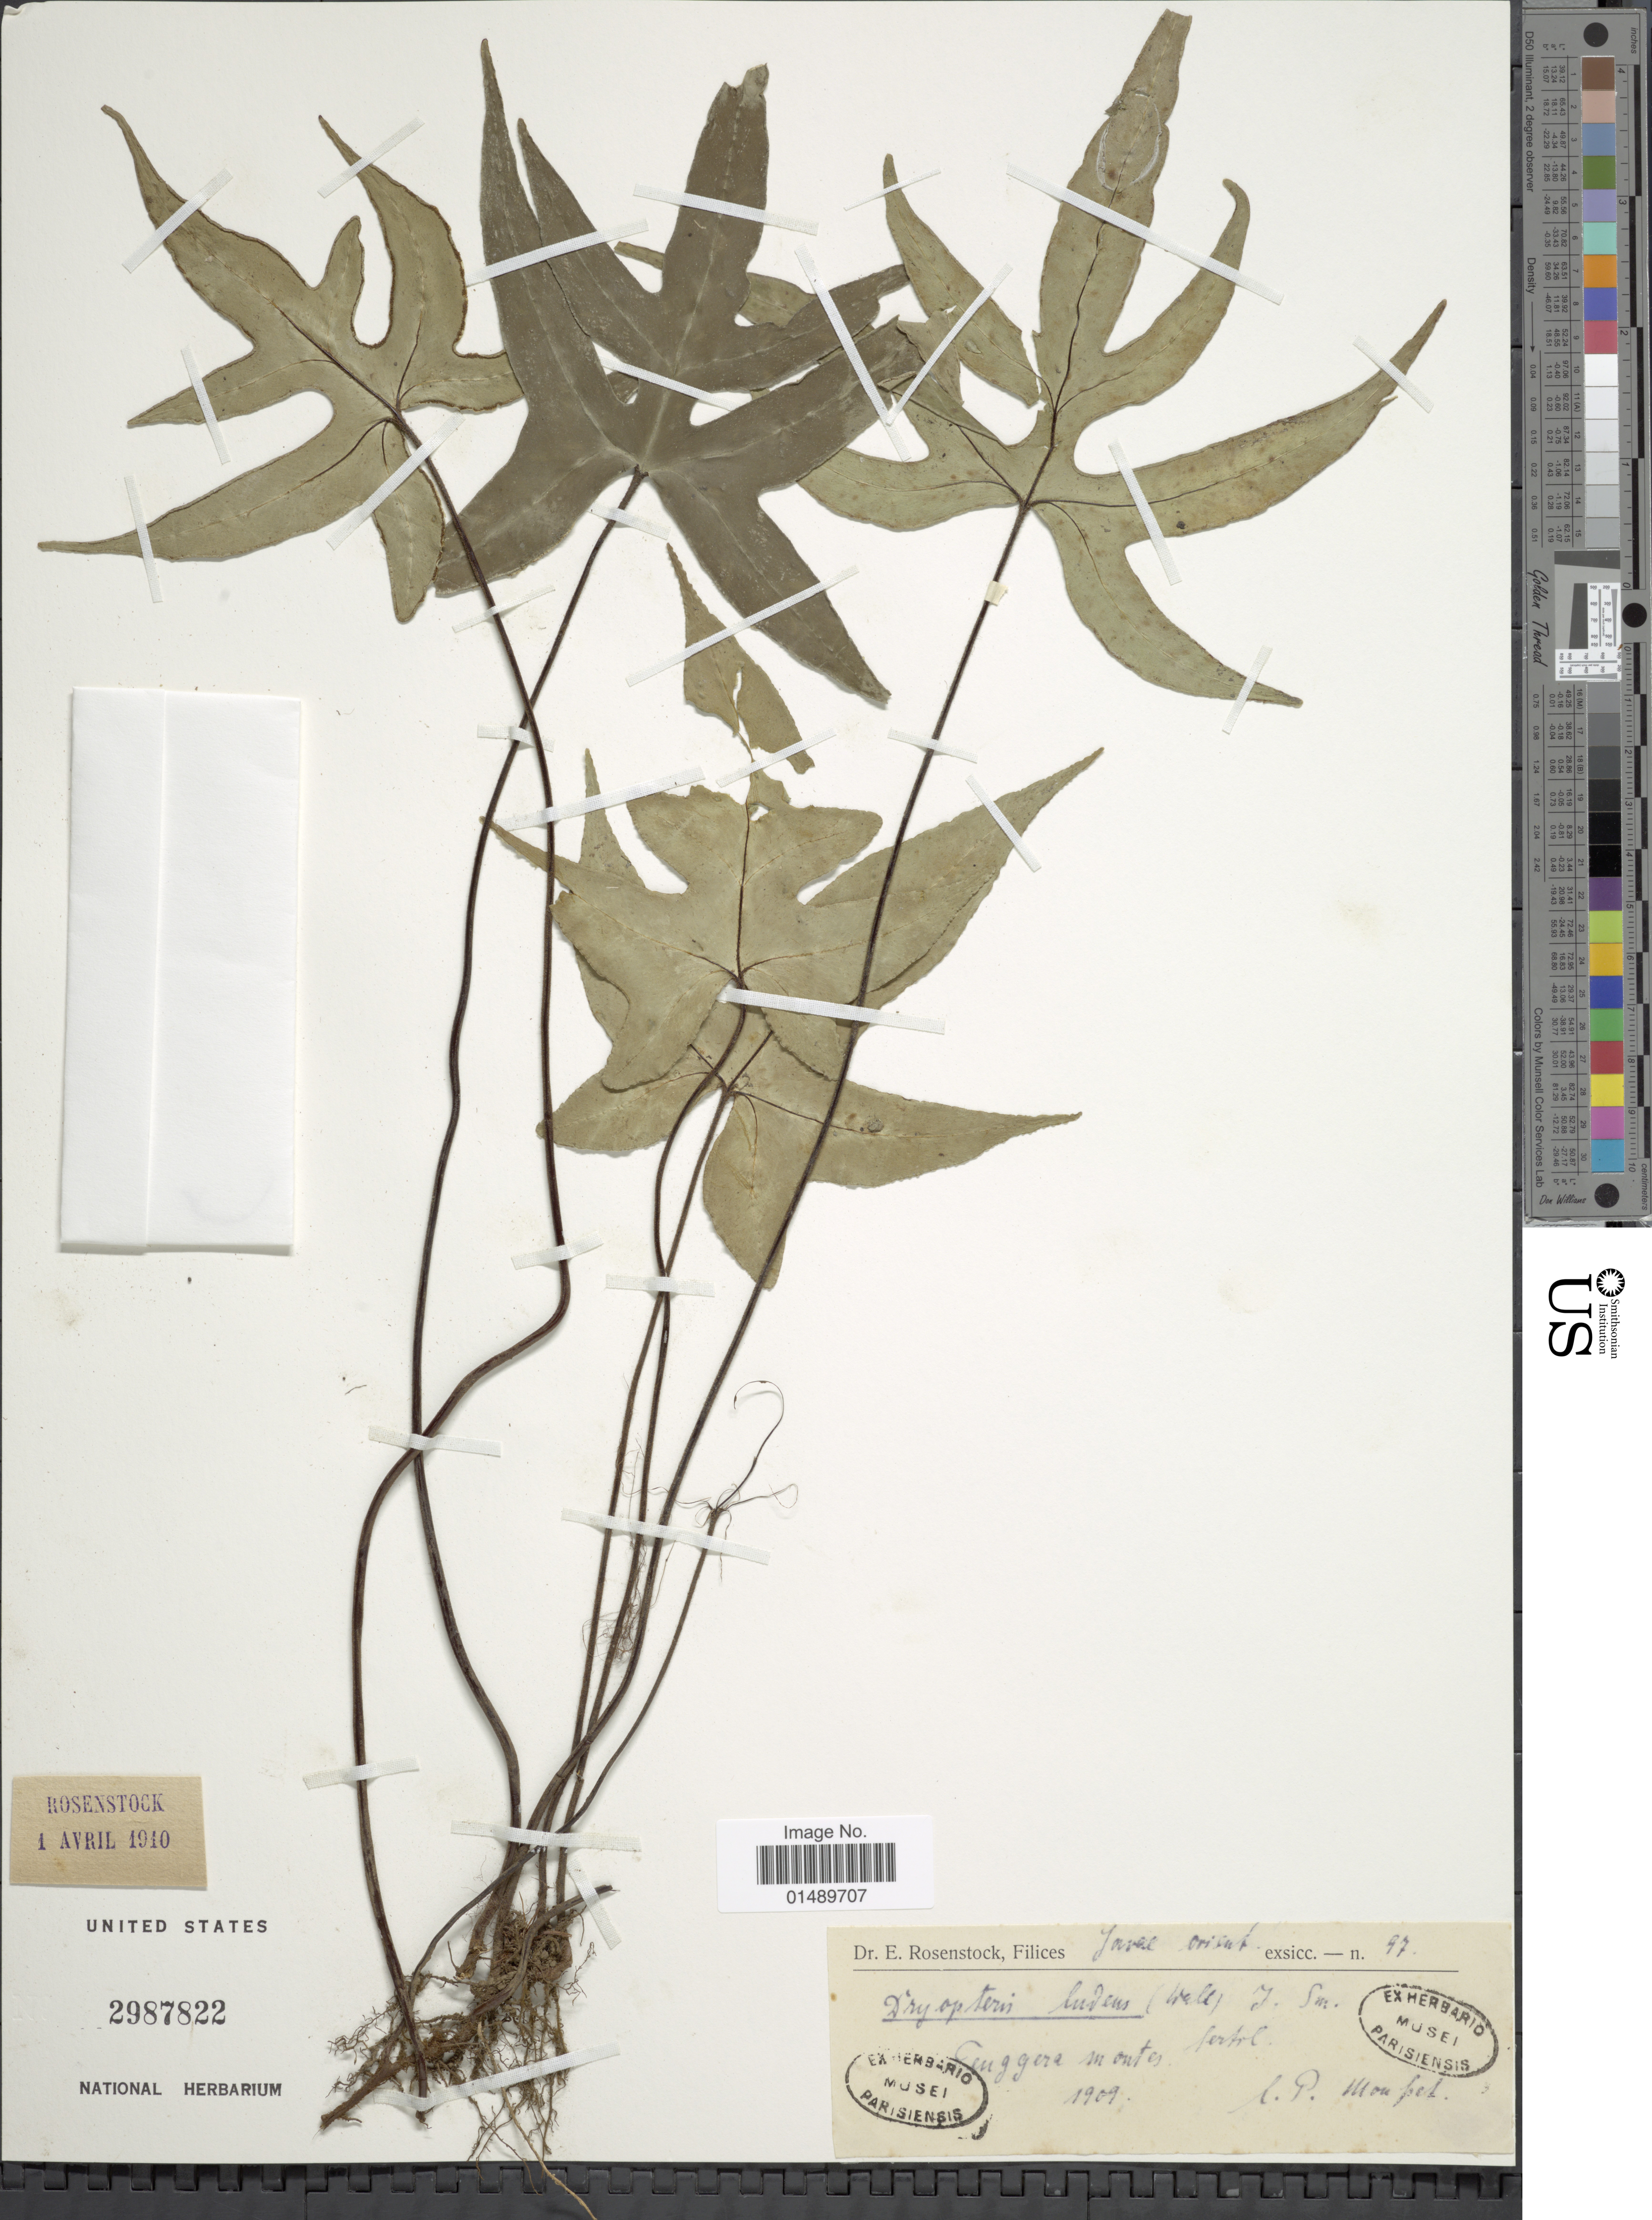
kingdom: Plantae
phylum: Tracheophyta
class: Polypodiopsida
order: Polypodiales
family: Pteridaceae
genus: Calciphilopteris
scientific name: Calciphilopteris ludens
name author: (Wall. ex Hook.) Yesilyurt & H. Schneid.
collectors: P. Maupet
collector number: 97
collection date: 1910-04-01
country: Indonesia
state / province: Java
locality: Java orient, Tenggere Montesm Gertel, [interpreted]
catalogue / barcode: US 2987822